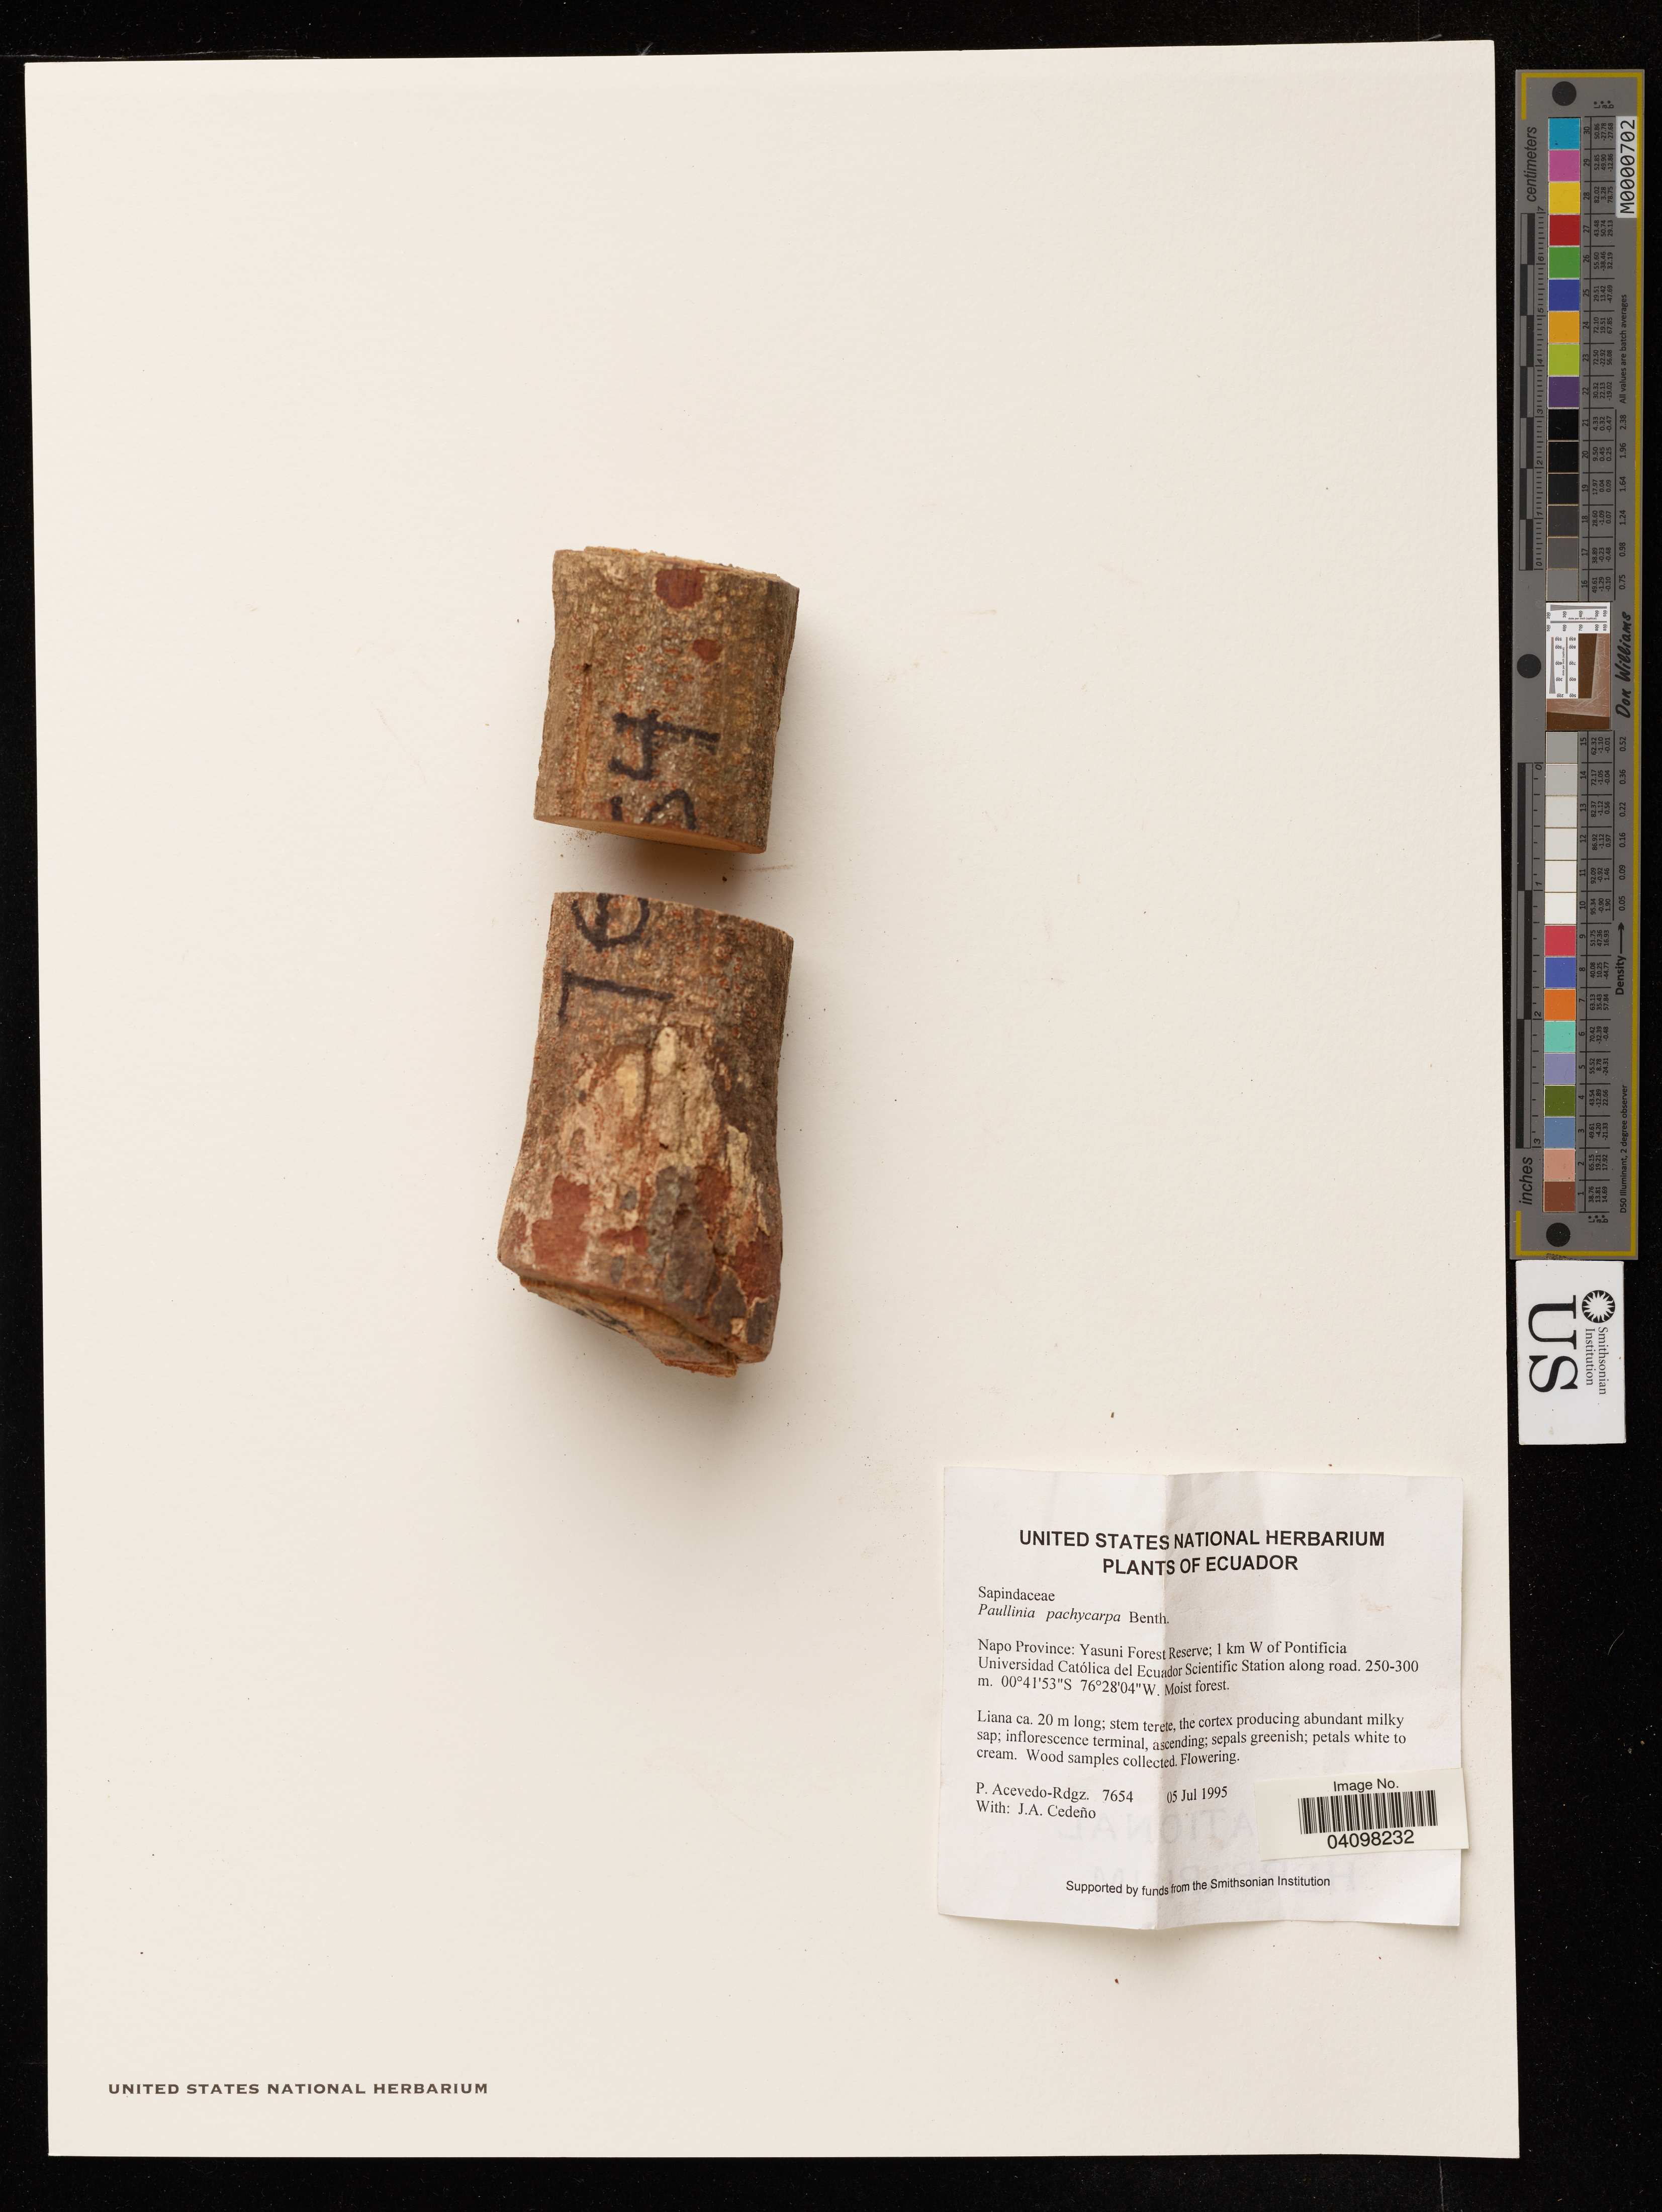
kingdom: Plantae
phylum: Tracheophyta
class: Magnoliopsida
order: Sapindales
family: Sapindaceae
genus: Paullinia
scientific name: Paullinia pachycarpa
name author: Benth.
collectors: P. Acevedo-Rodr. & J. A. Cedeno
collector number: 7654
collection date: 1995-07-05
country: Ecuador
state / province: Napo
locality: Yasuni Forest Reserve; 1 km W of Pontificia Universidad Católica del Ecuador Scientific Station along road.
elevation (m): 250